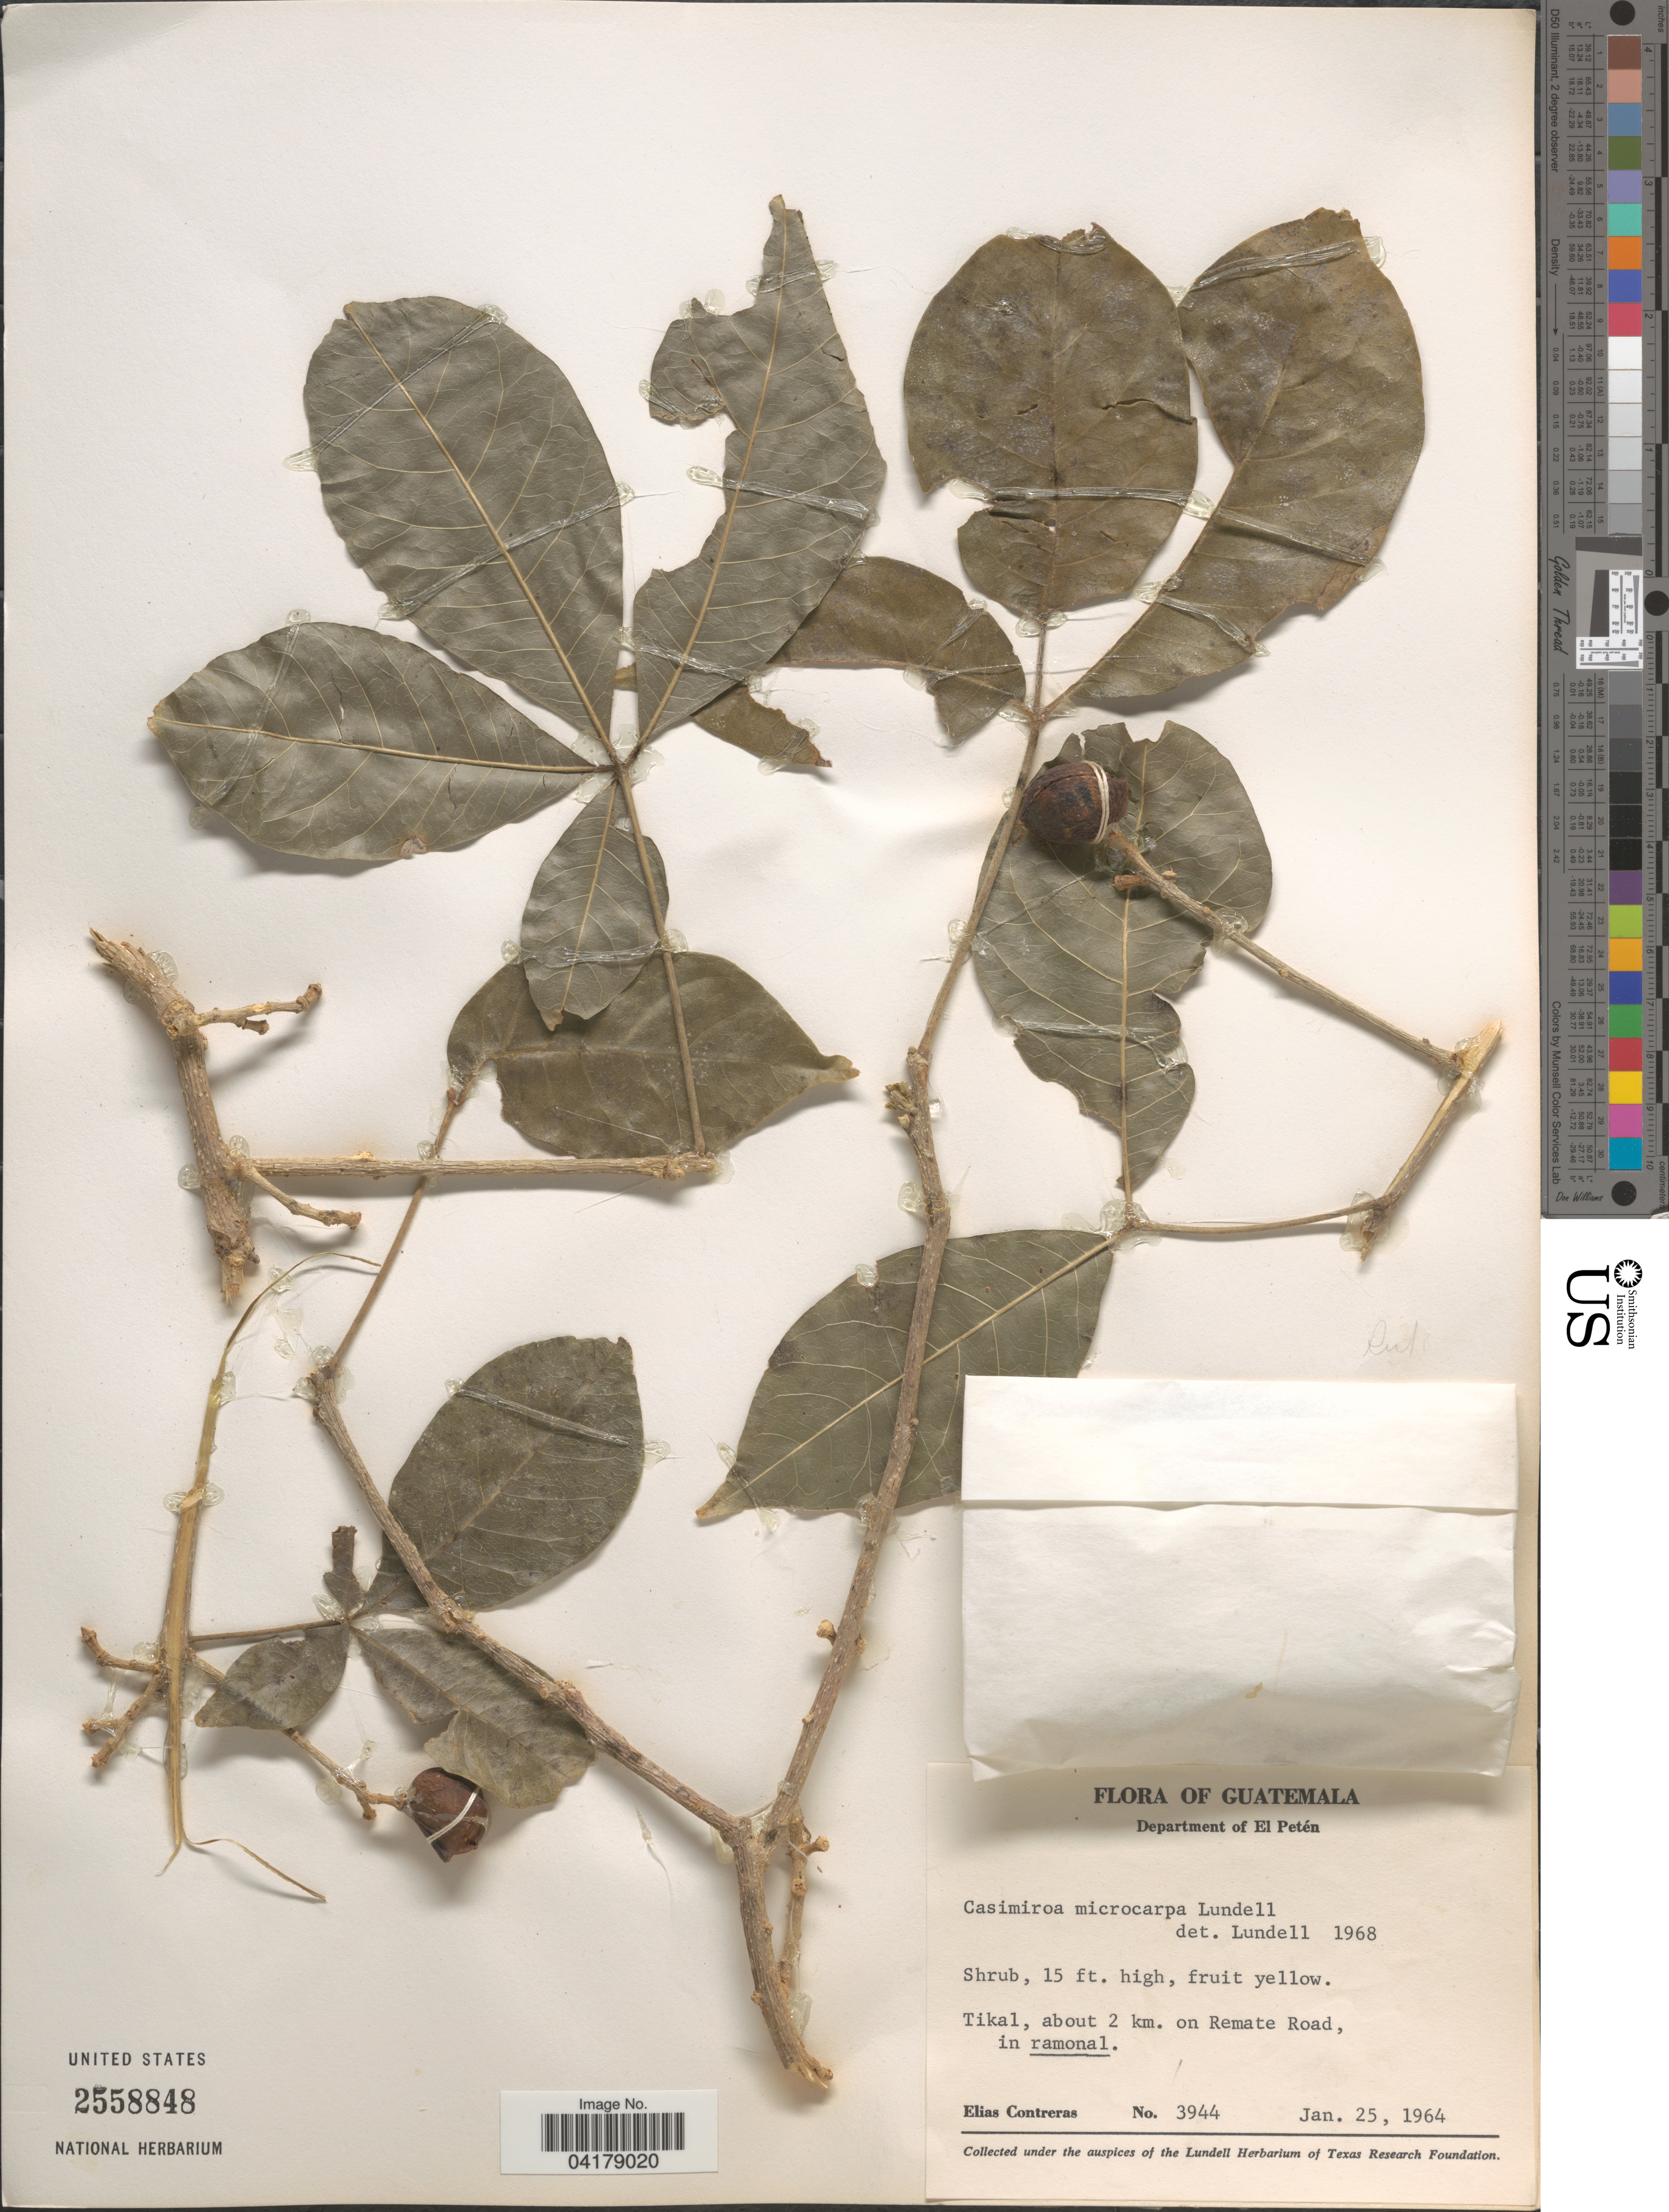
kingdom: Plantae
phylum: Tracheophyta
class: Magnoliopsida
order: Sapindales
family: Rutaceae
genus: Casimiroa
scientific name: Casimiroa microcarpa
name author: Lundell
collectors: E. Contreras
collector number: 3944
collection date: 1964-01-25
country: Guatemala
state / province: El Peten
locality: Department of El Petén. Tikal, about 2 km. on Remate Road.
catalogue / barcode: US 2558848